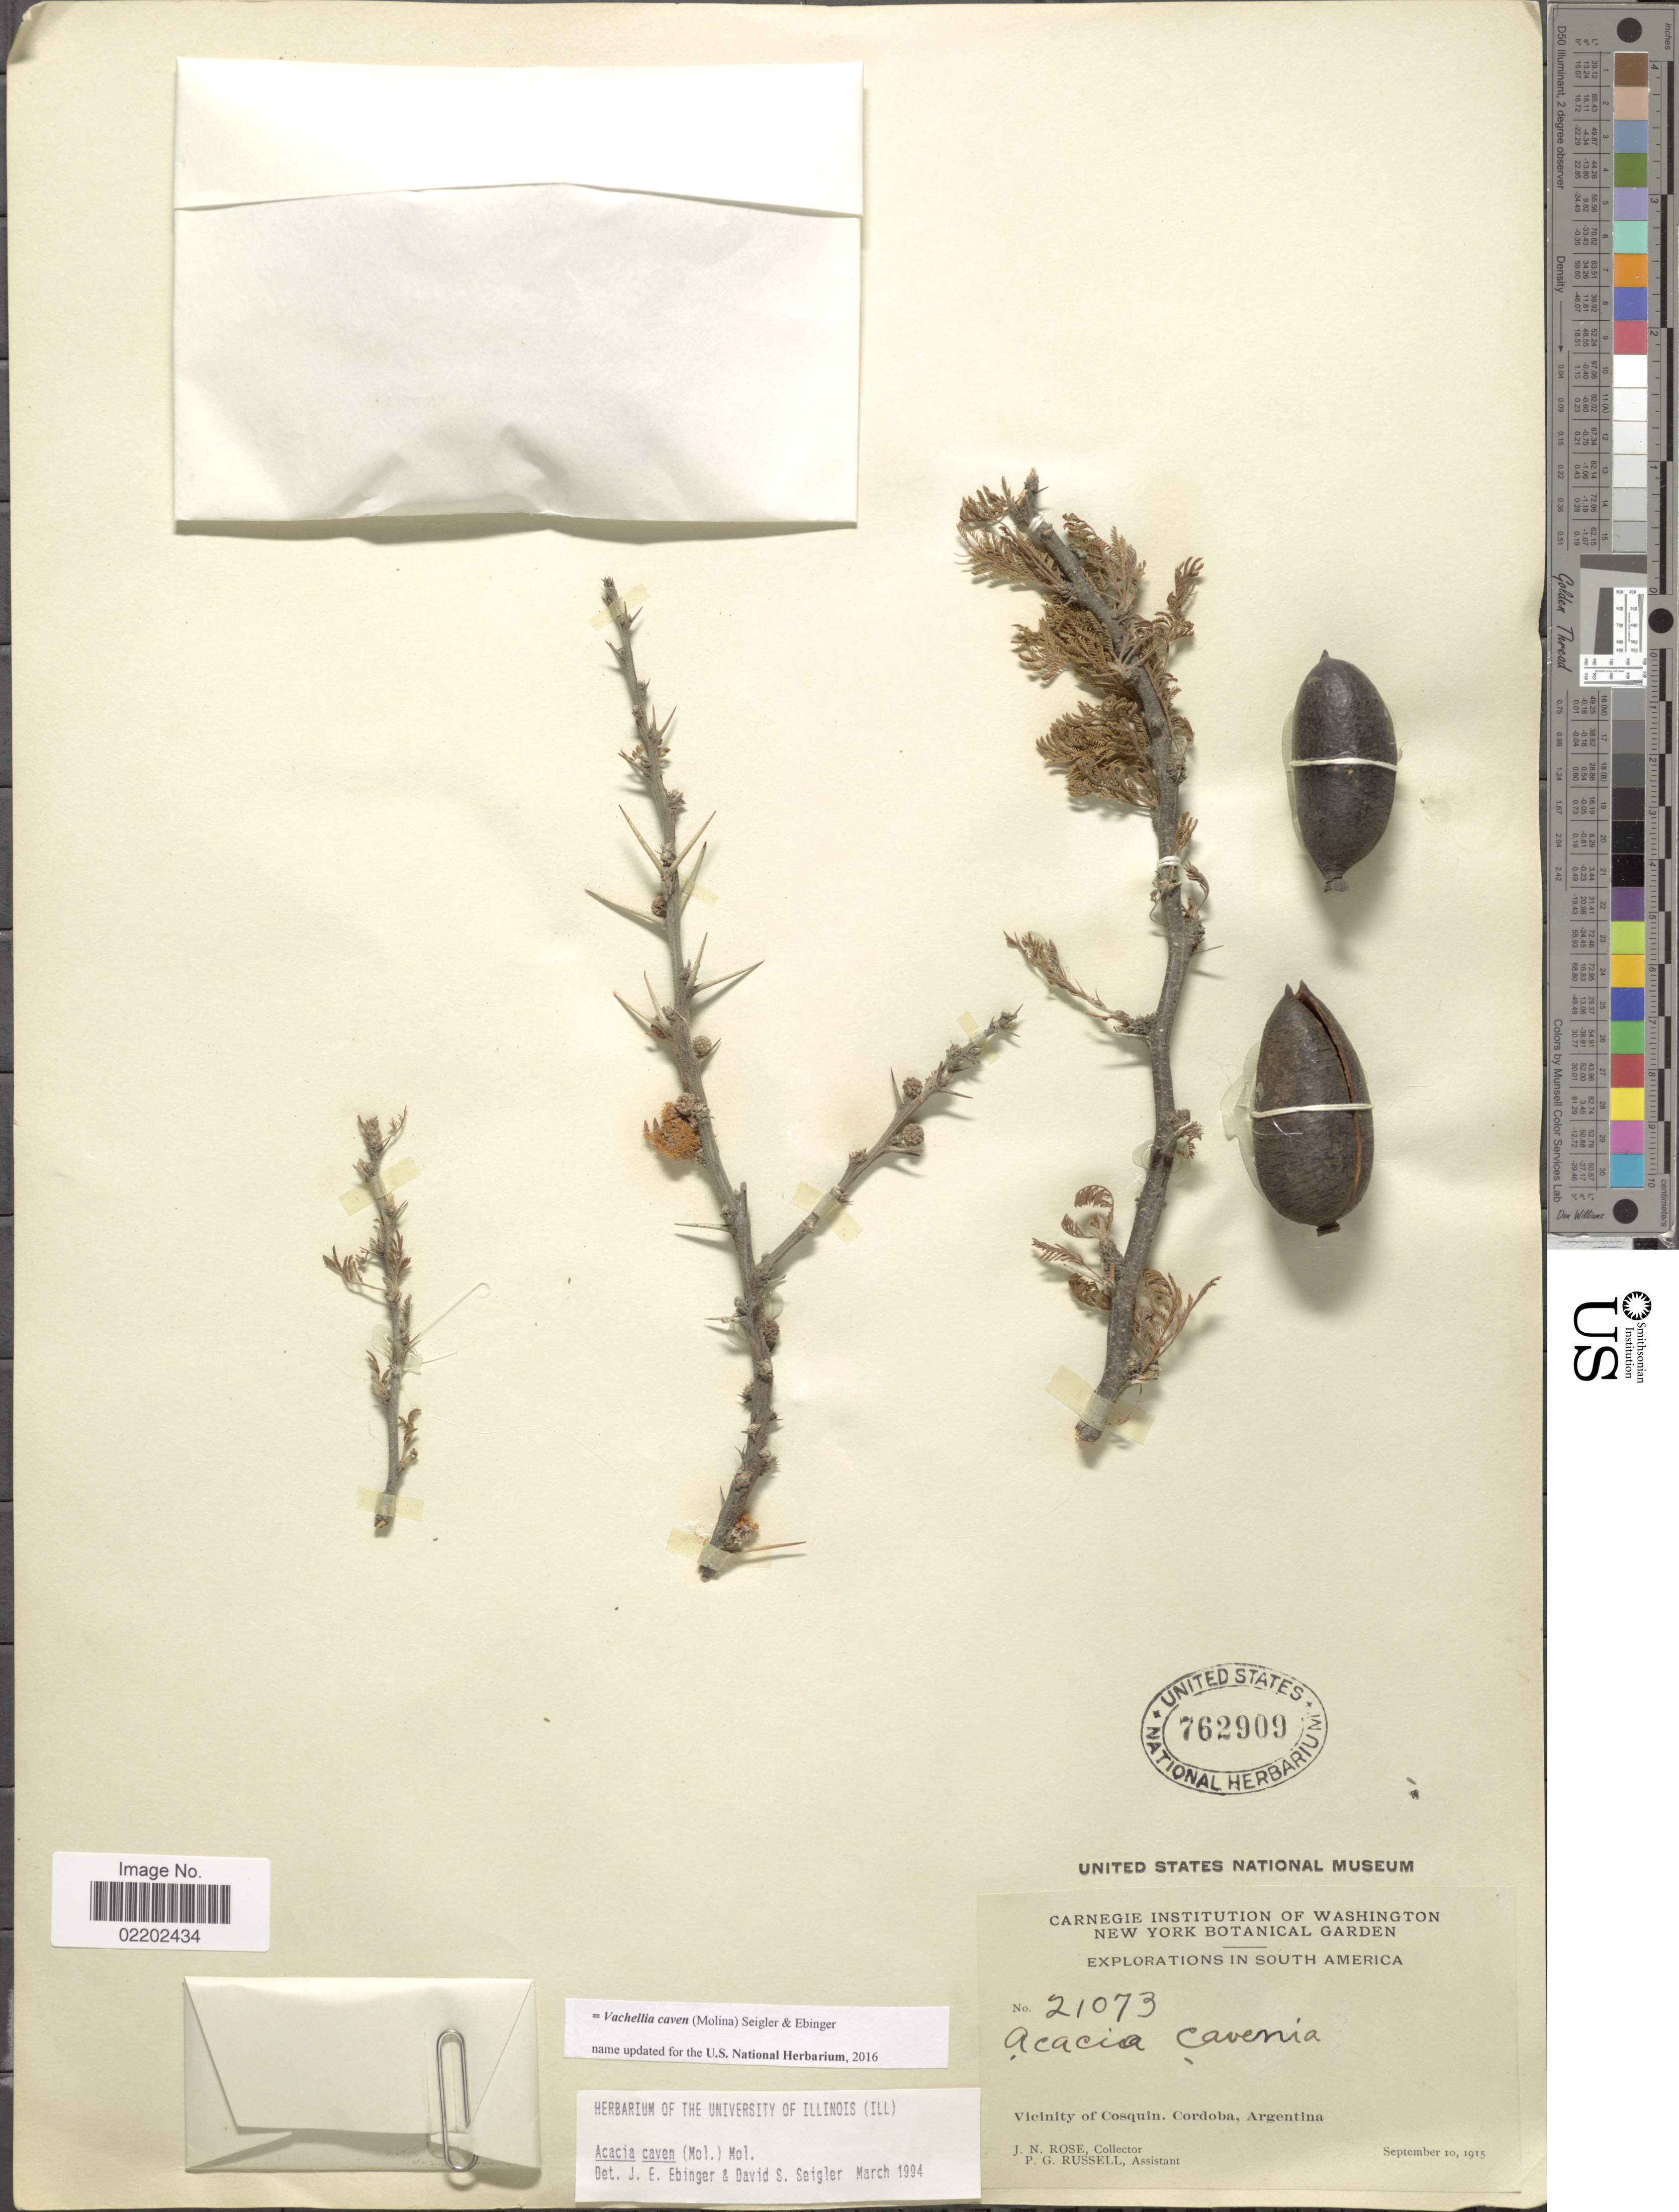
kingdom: Plantae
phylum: Tracheophyta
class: Magnoliopsida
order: Fabales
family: Fabaceae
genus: Vachellia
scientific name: Vachellia caven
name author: (Molina) Seigler & Ebinger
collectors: J. N. Rose & P. G. Russell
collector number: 21073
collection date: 1915-09-10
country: Argentina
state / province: Cordoba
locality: Vicinity of Cosquin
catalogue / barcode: US 762909